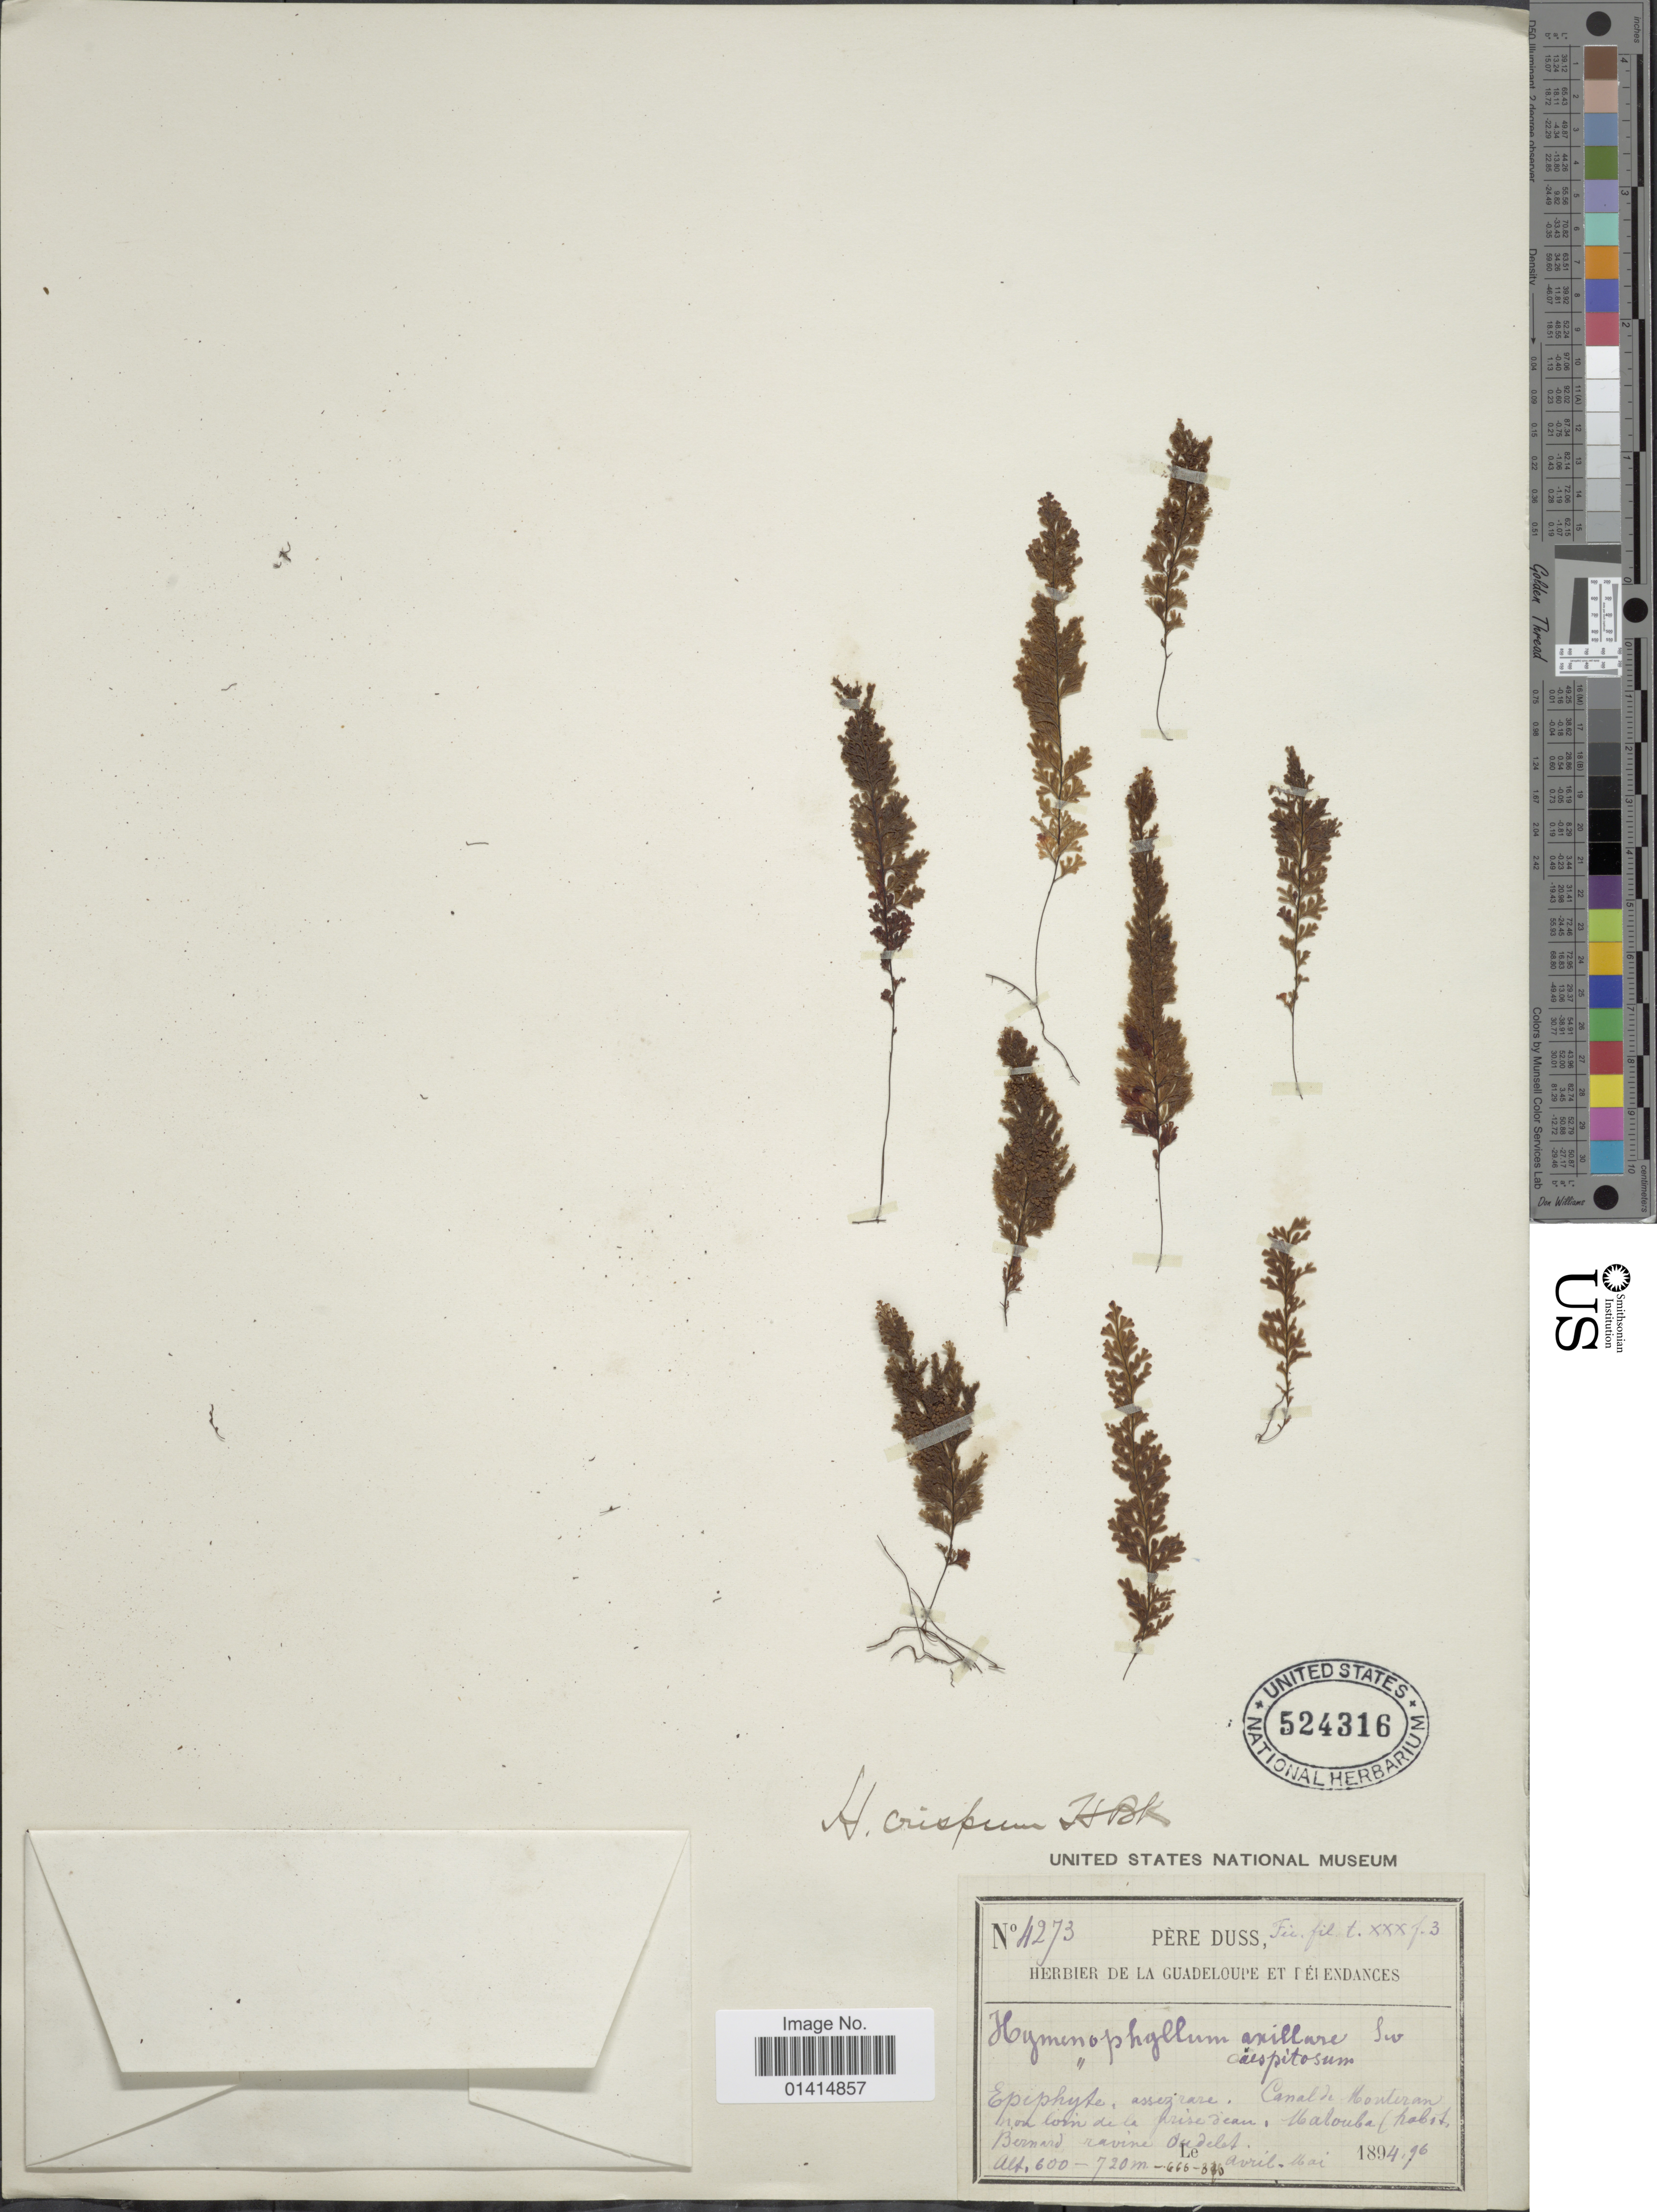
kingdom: Plantae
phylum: Tracheophyta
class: Polypodiopsida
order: Hymenophyllales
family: Hymenophyllaceae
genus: Hymenophyllum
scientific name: Hymenophyllum contortum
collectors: Père Duss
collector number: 4273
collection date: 1894-04/1894-05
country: Guadeloupe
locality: Canal de Monteran, nou bois de la prise d'eau Matouba habit. Bernard.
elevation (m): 600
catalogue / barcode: US 524316